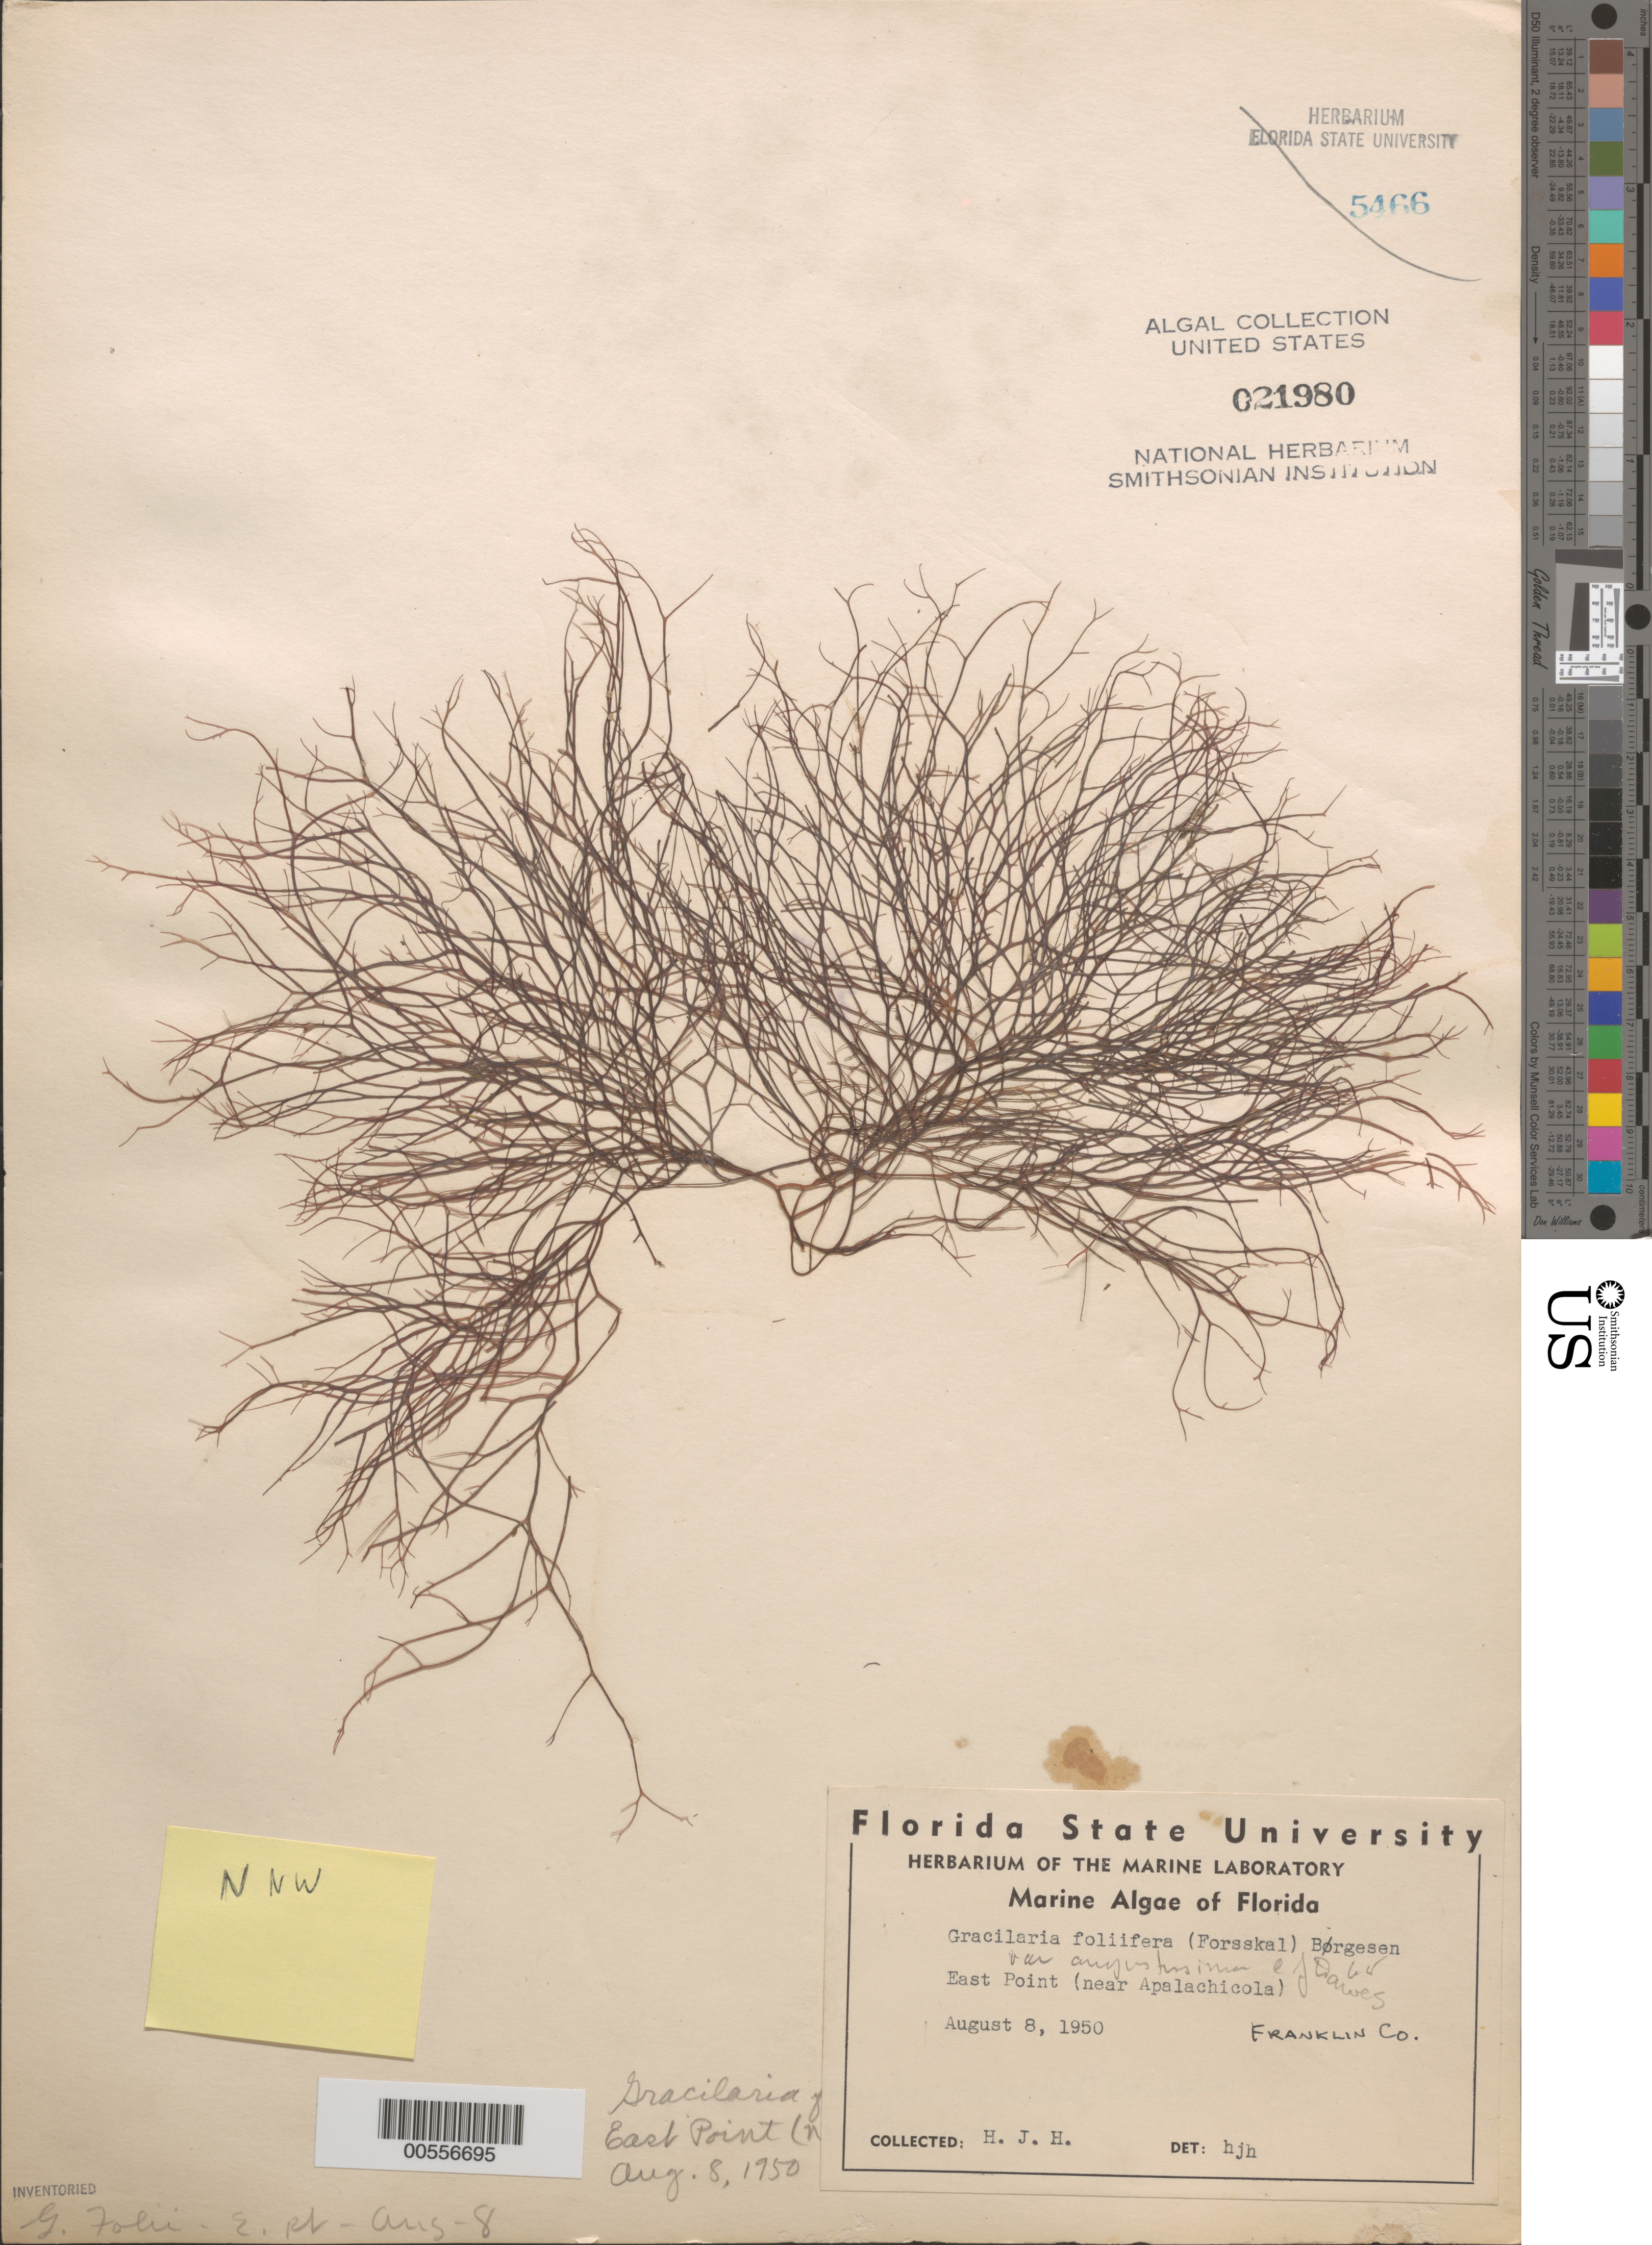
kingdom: Plantae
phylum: Rhodophyta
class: Florideophyceae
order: Gracilariales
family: Gracilariaceae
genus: Gracilaria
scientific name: Gracilaria foliifera var. angustissima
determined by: Dawes, C. J.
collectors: H. J. Humm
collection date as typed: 08 Aug 1950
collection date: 1950-08-08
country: United States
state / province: Florida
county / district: Franklin County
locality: East Point near Apalachicola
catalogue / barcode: US 21980